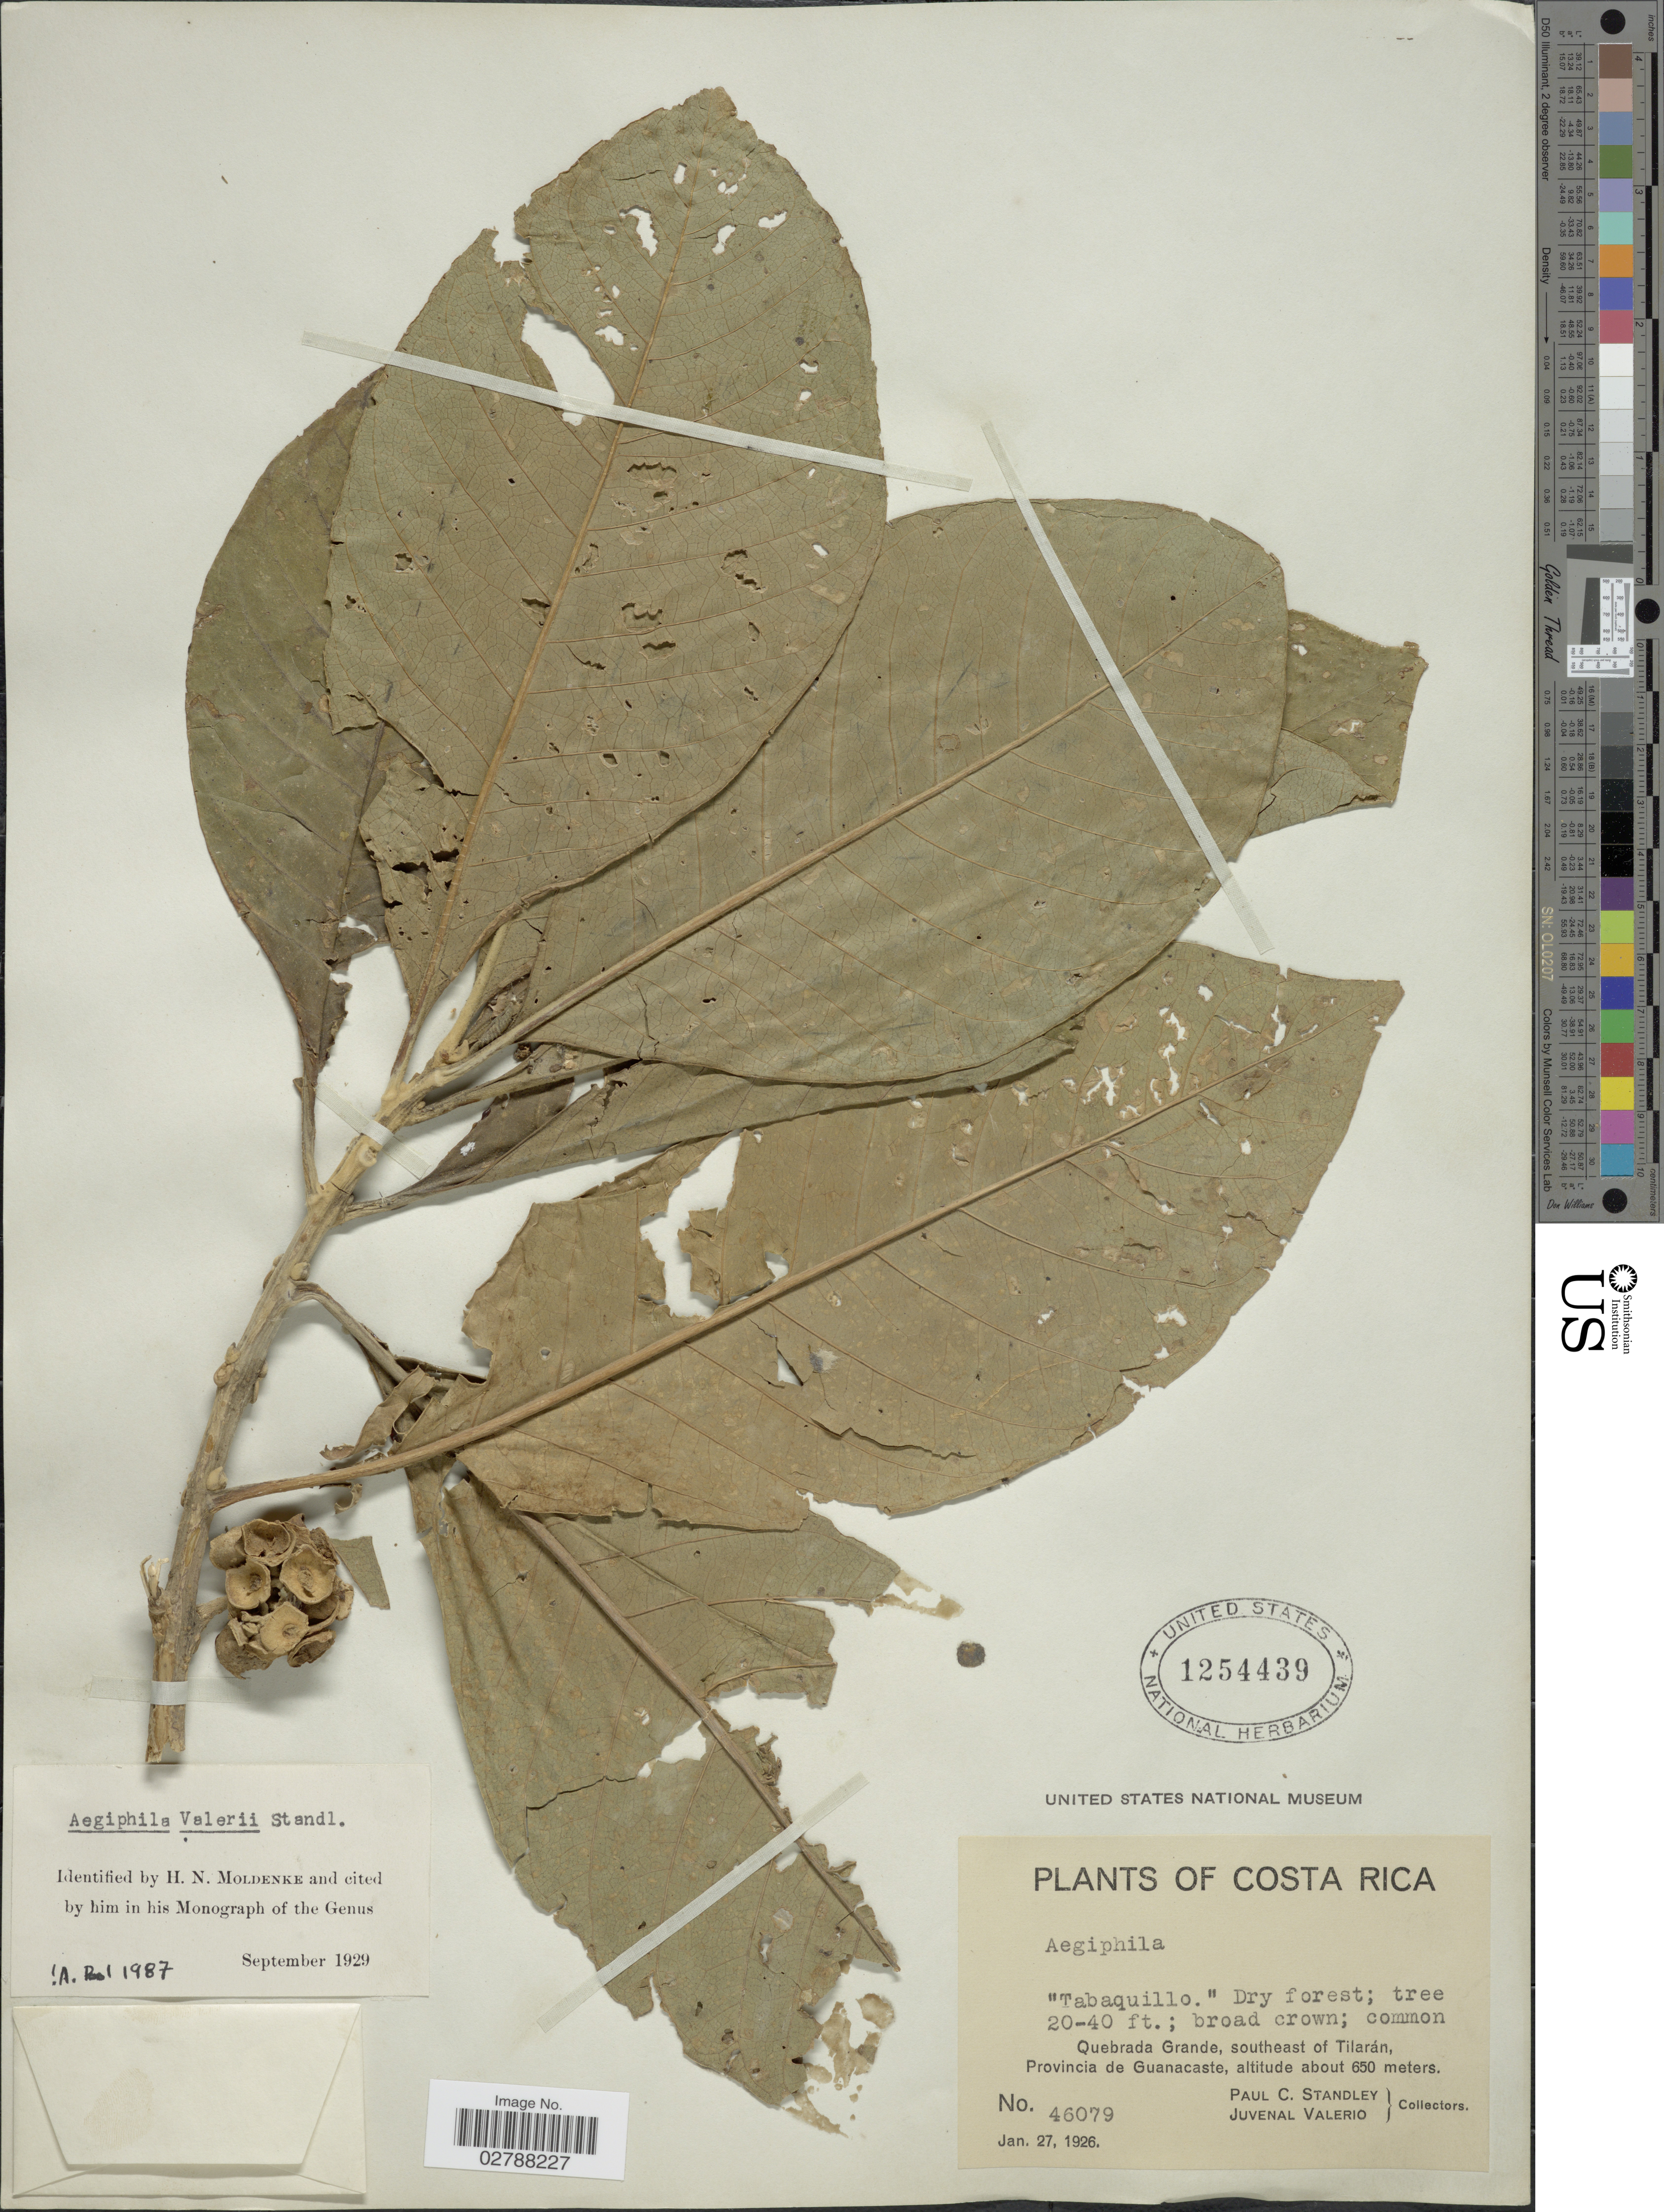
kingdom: Plantae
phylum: Tracheophyta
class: Magnoliopsida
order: Lamiales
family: Lamiaceae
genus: Aegiphila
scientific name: Aegiphila valerii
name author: Standl.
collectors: P. C. Standley & J. Valerio R.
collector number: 46079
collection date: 1926-01-27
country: Costa Rica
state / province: Guanacaste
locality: Quebrada Grande, southeast of Tilarán, Provincia de Guanacaste.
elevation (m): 650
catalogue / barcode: US 1254439